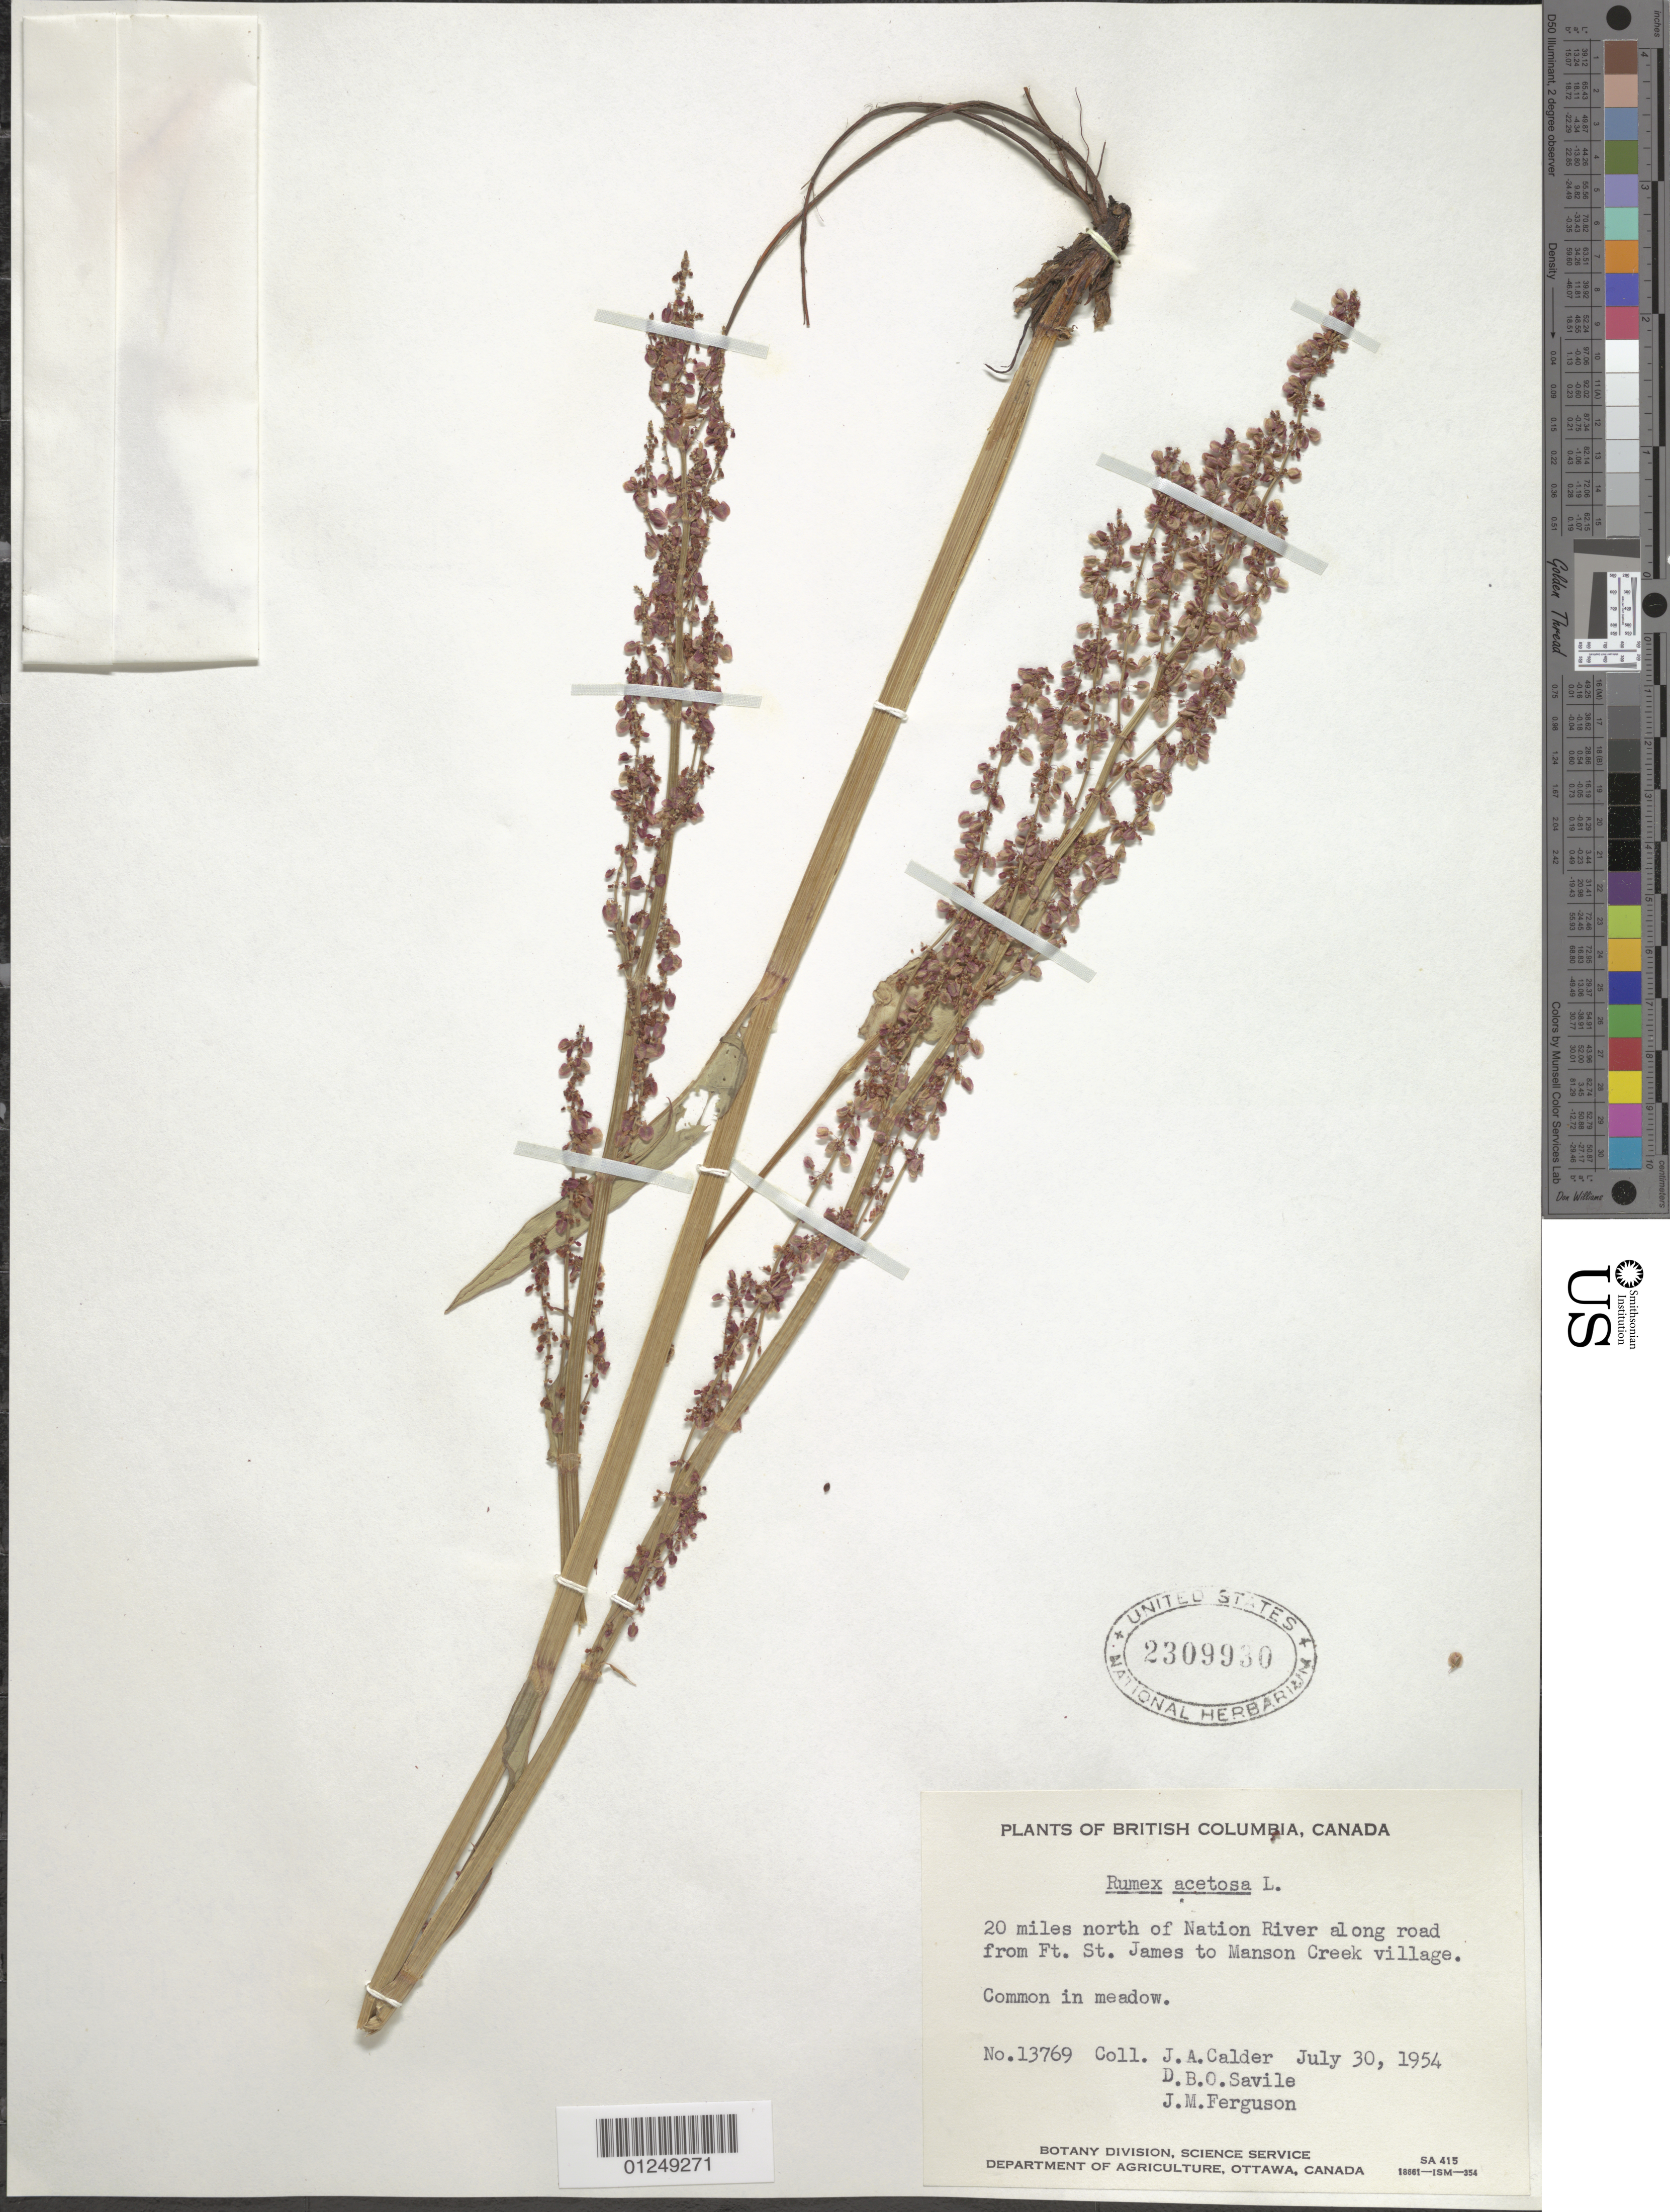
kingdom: Plantae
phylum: Tracheophyta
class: Magnoliopsida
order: Caryophyllales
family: Polygonaceae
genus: Rumex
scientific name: Rumex acetosa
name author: L.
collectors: J. A. Calder, D. Savile & J. M. Ferguson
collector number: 13769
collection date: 1954-07-30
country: Canada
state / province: British Columbia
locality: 20 miles north of Nation River along road Ft. St. James to Manson Creek village.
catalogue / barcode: US 2309930